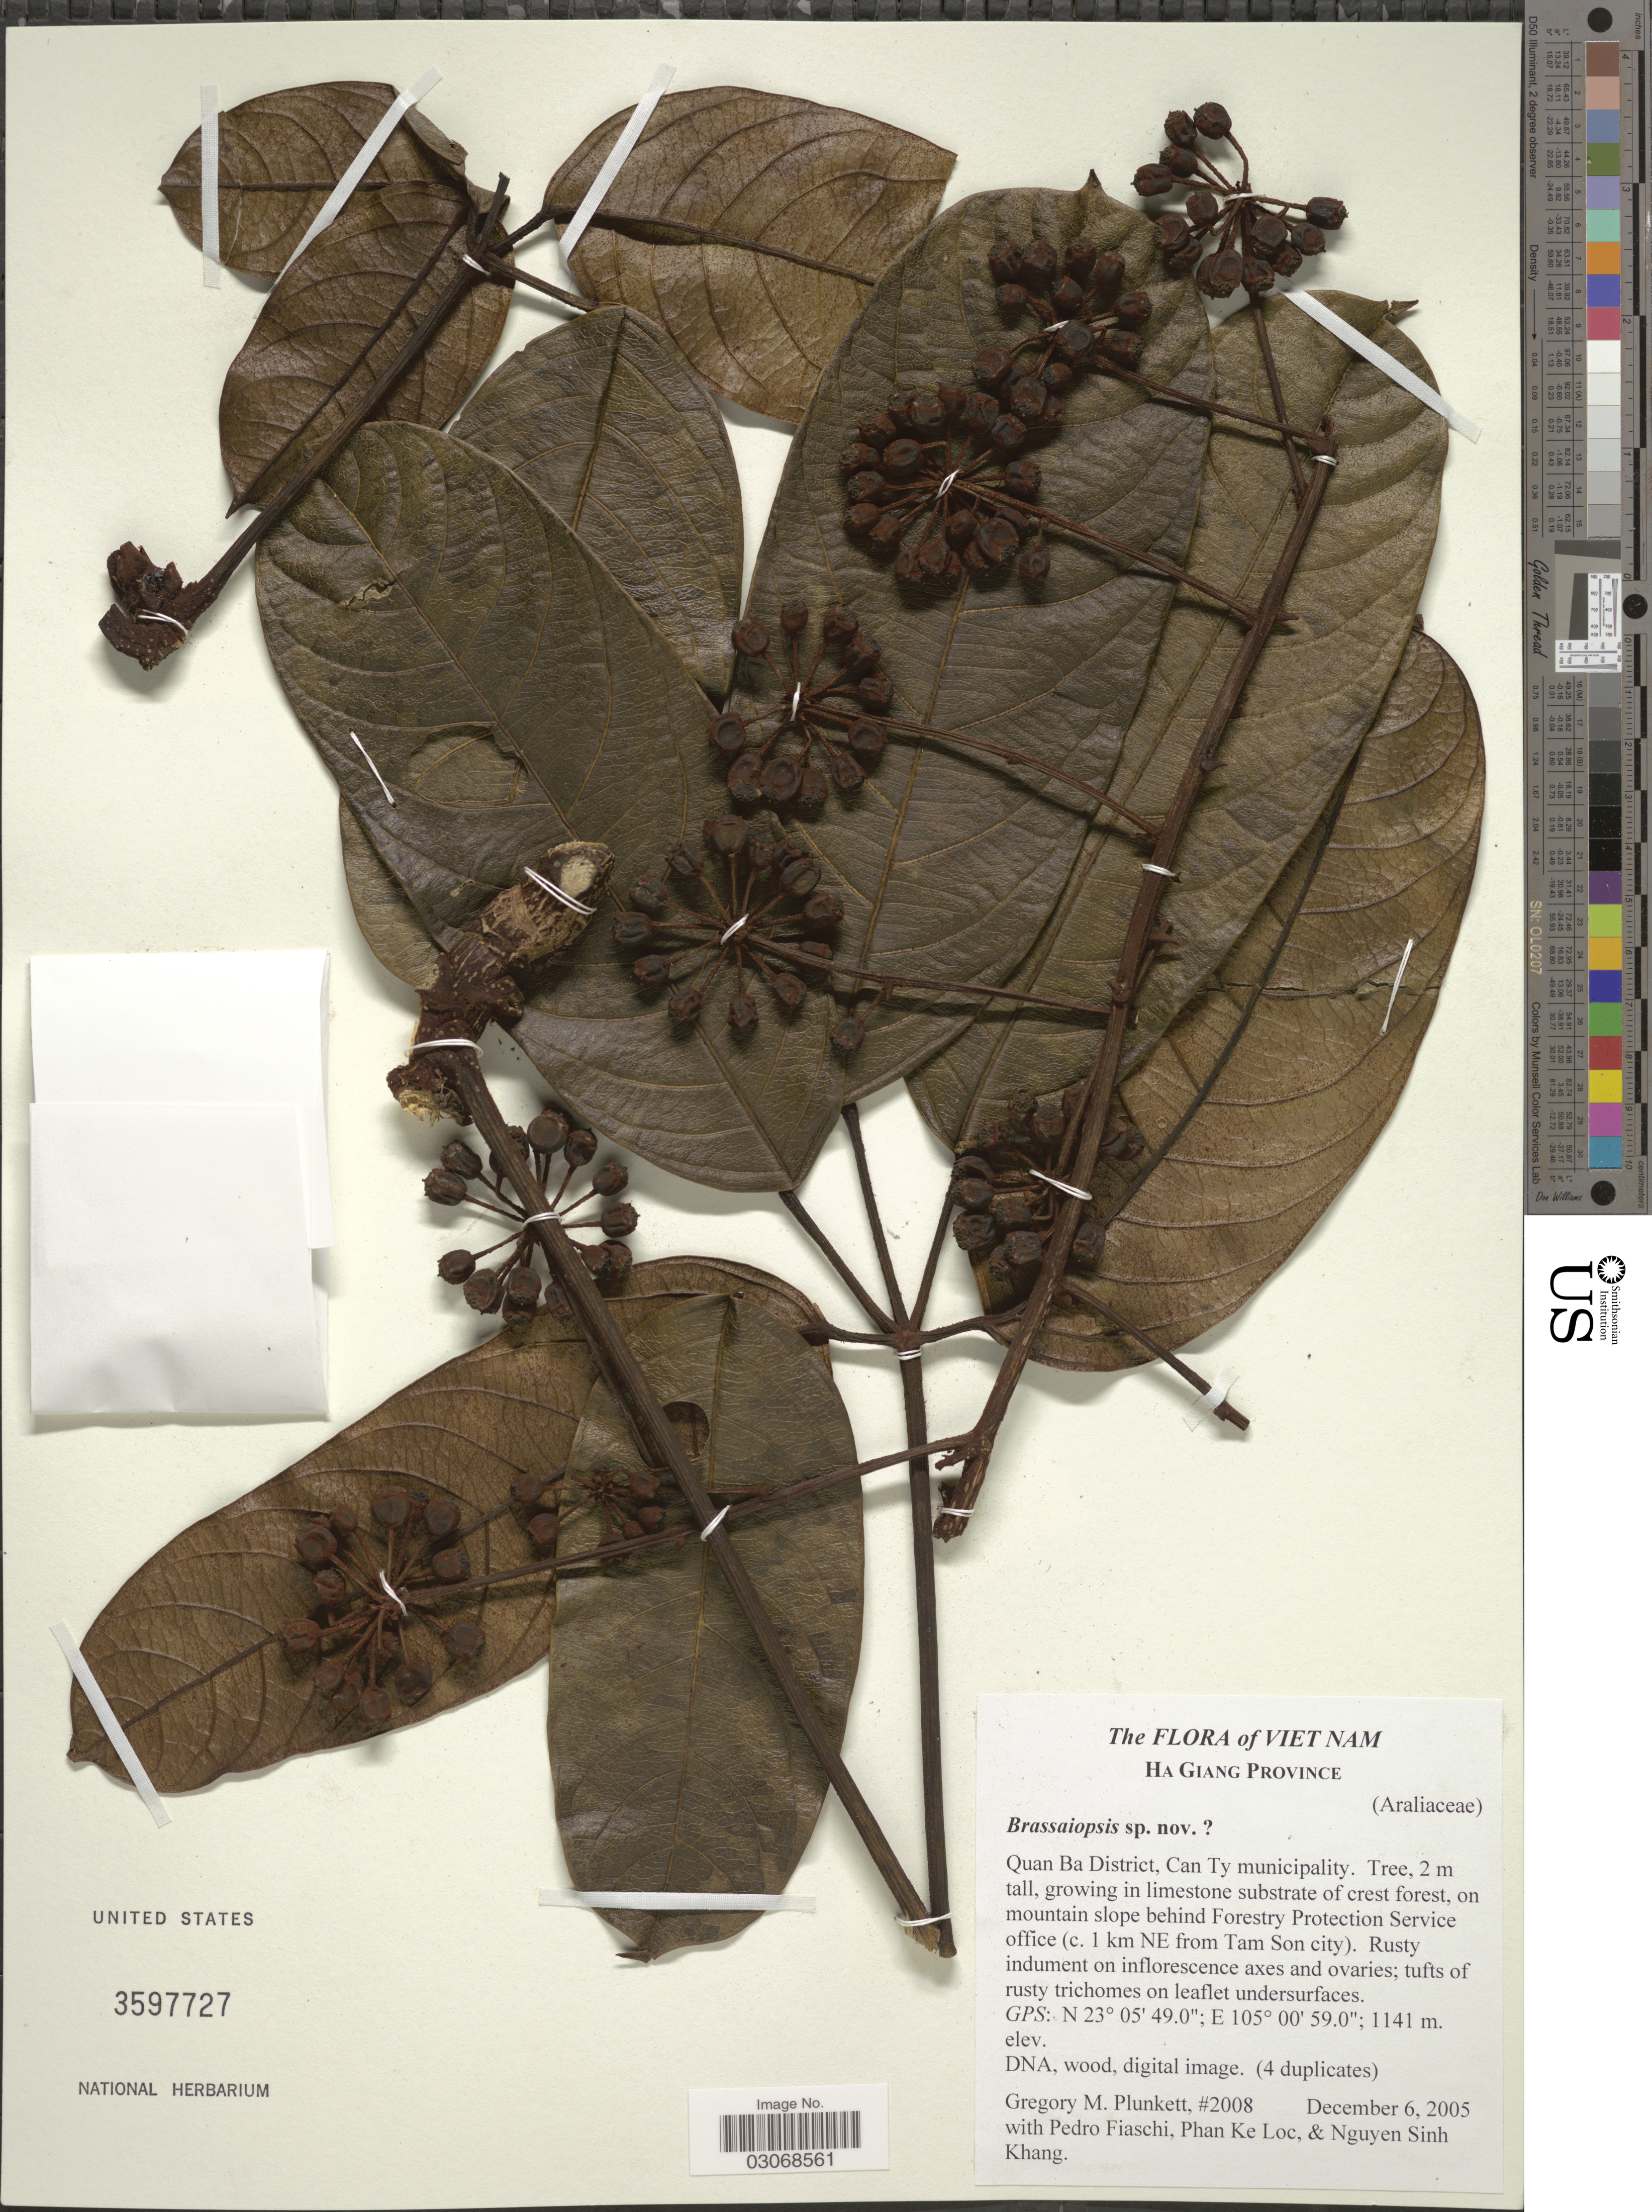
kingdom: Plantae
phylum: Tracheophyta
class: Magnoliopsida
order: Apiales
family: Araliaceae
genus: Brassaiopsis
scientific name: Brassaiopsis sp.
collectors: G. M. Plunkett, P. Fiaschi, P. K. Lôc & N. Khang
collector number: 2008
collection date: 2005-12-06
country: Vietnam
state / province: Ha Giang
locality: Quan Ba District, Can Ty municipality, on mountain slope behind Forestry Protection Service office (c. 1 km NE from Tam Son city).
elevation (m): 1141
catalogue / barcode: US 3597727